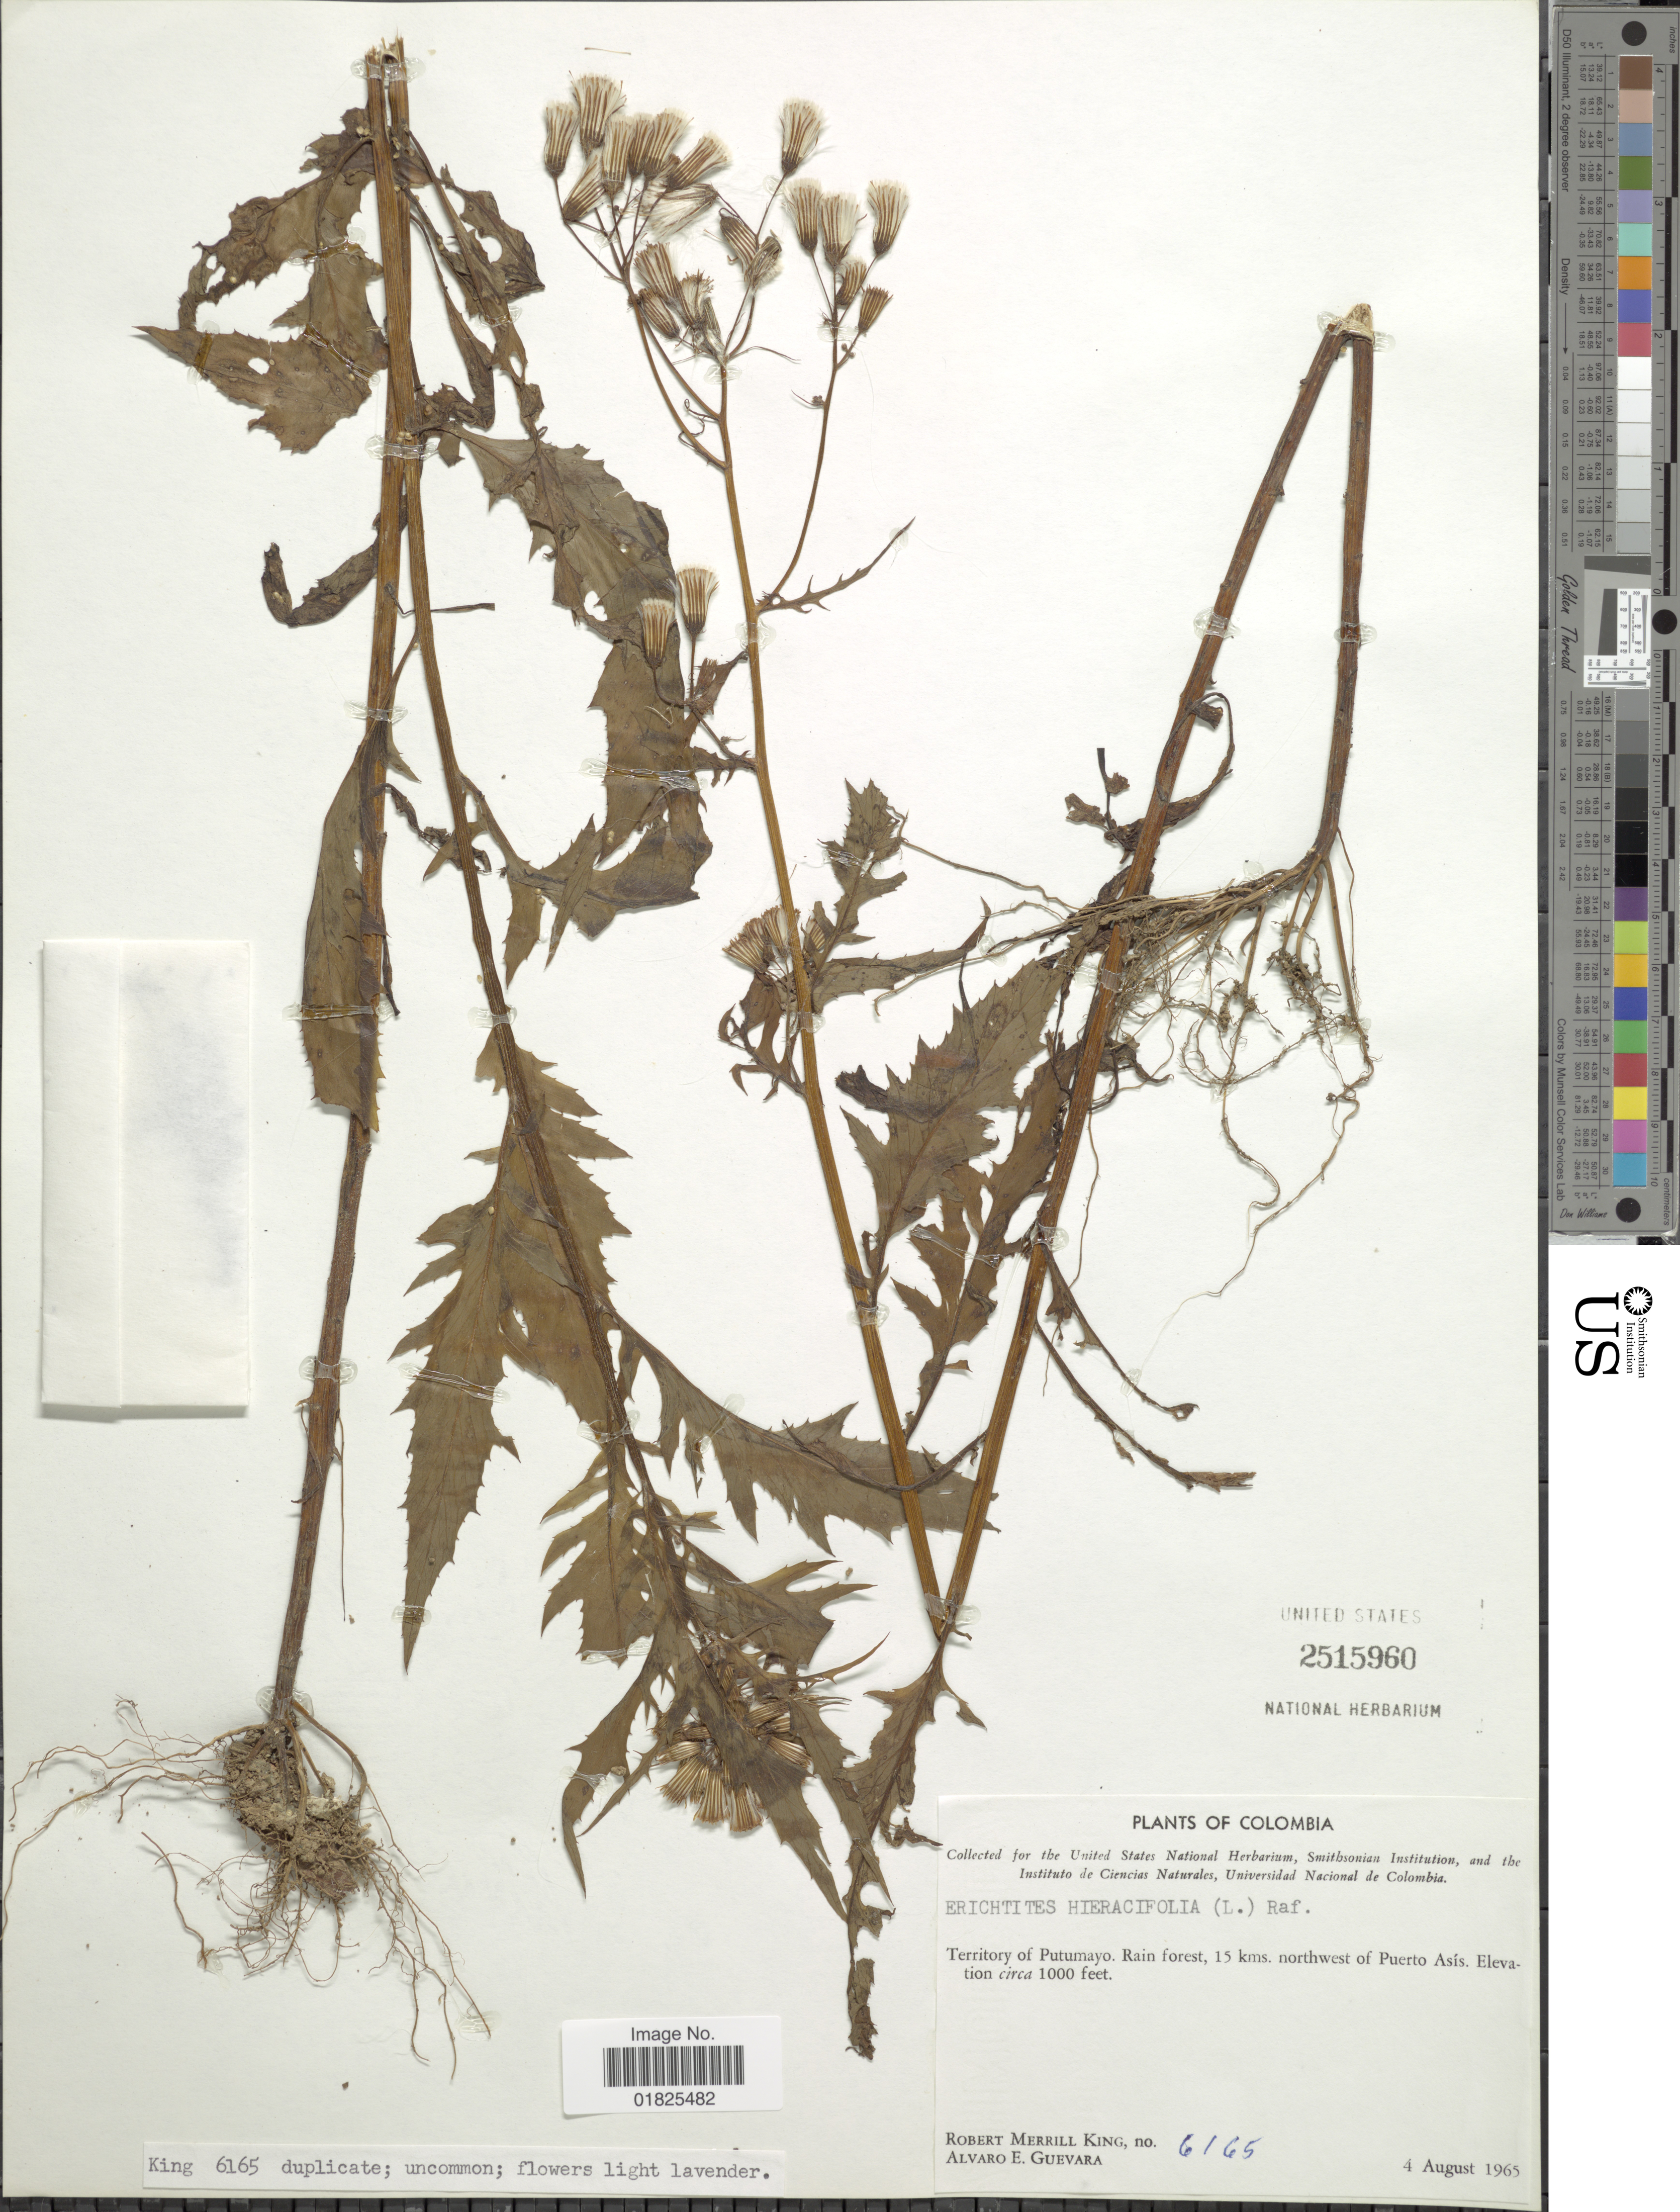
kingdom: Plantae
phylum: Tracheophyta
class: Magnoliopsida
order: Asterales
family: Asteraceae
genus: Erechtites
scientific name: Erechtites hieraciifolius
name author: (L.) Raf. ex DC.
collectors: R. M. King & A. E. Guevara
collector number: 6165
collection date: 1965-08-04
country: Colombia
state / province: Putumayo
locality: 15 kms, northwest of Puerto Asis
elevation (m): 305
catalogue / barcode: US 2515960